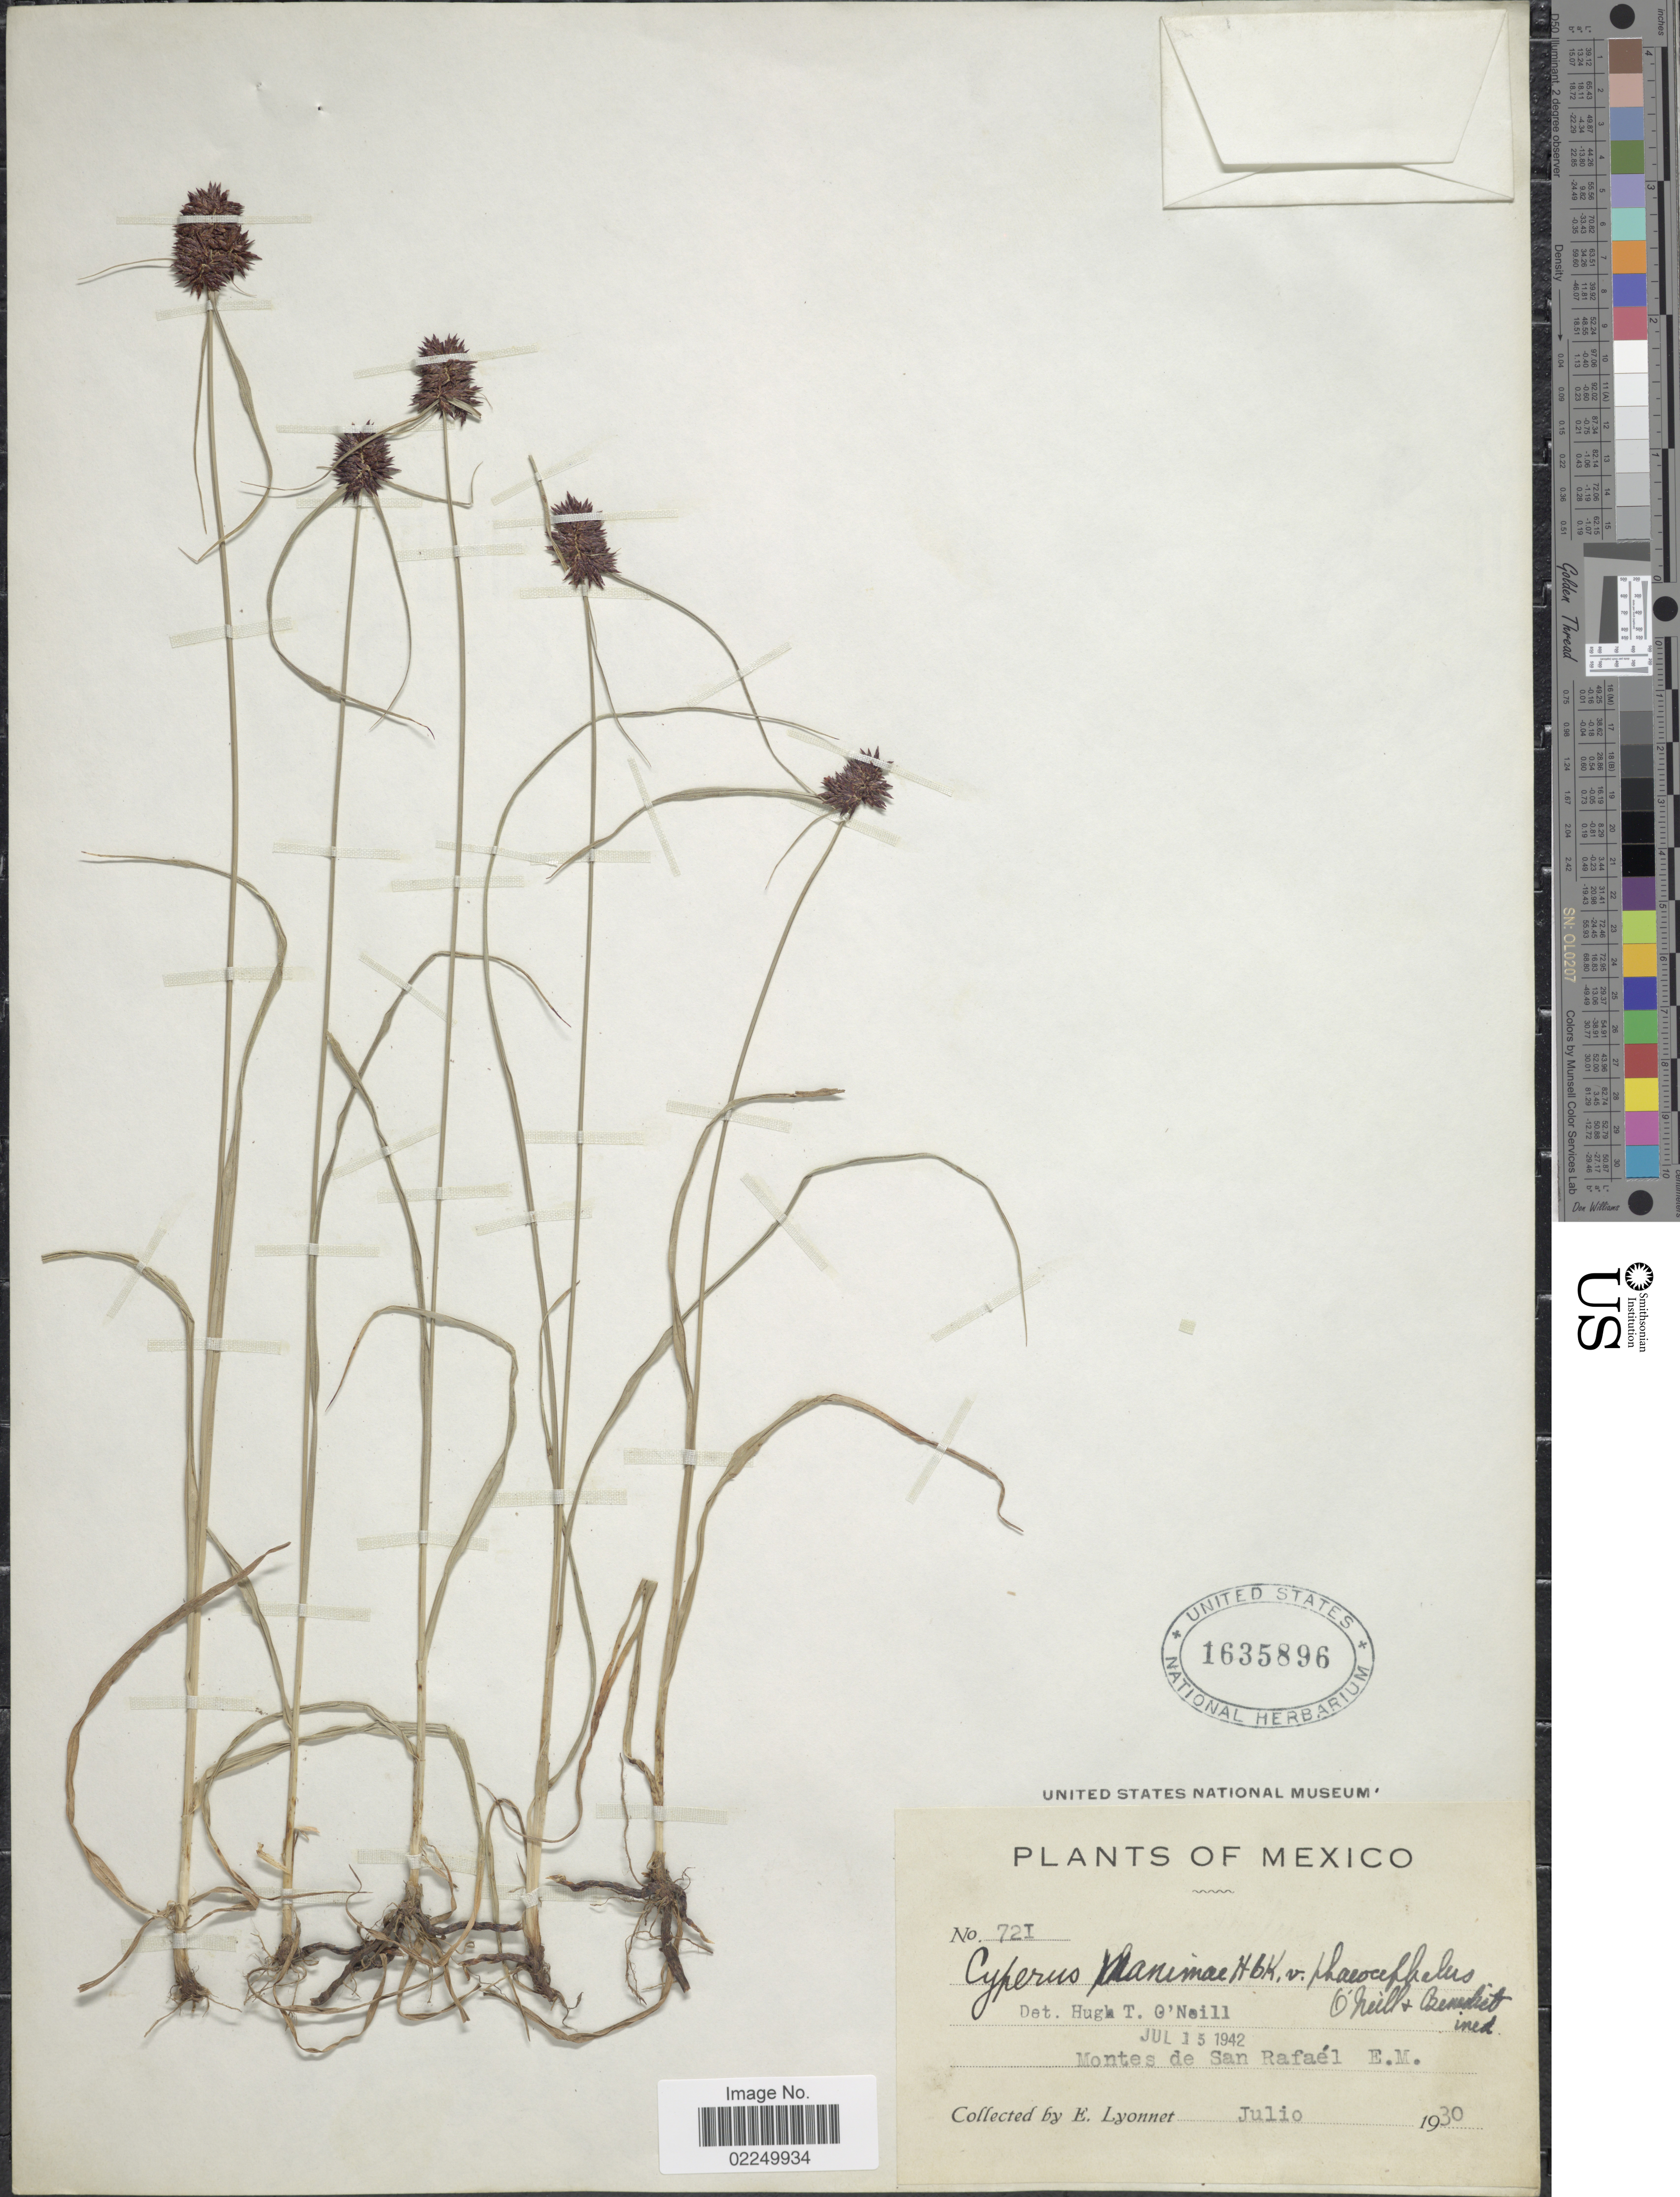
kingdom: Plantae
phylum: Tracheophyta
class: Liliopsida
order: Poales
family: Cyperaceae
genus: Cyperus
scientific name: Cyperus manimae var. manimae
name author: Kunth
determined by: Tucker, G. C.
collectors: E. Lyonnet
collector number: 721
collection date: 1930-07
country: Mexico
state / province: México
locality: Montes de San Rafael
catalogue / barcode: US 1635896